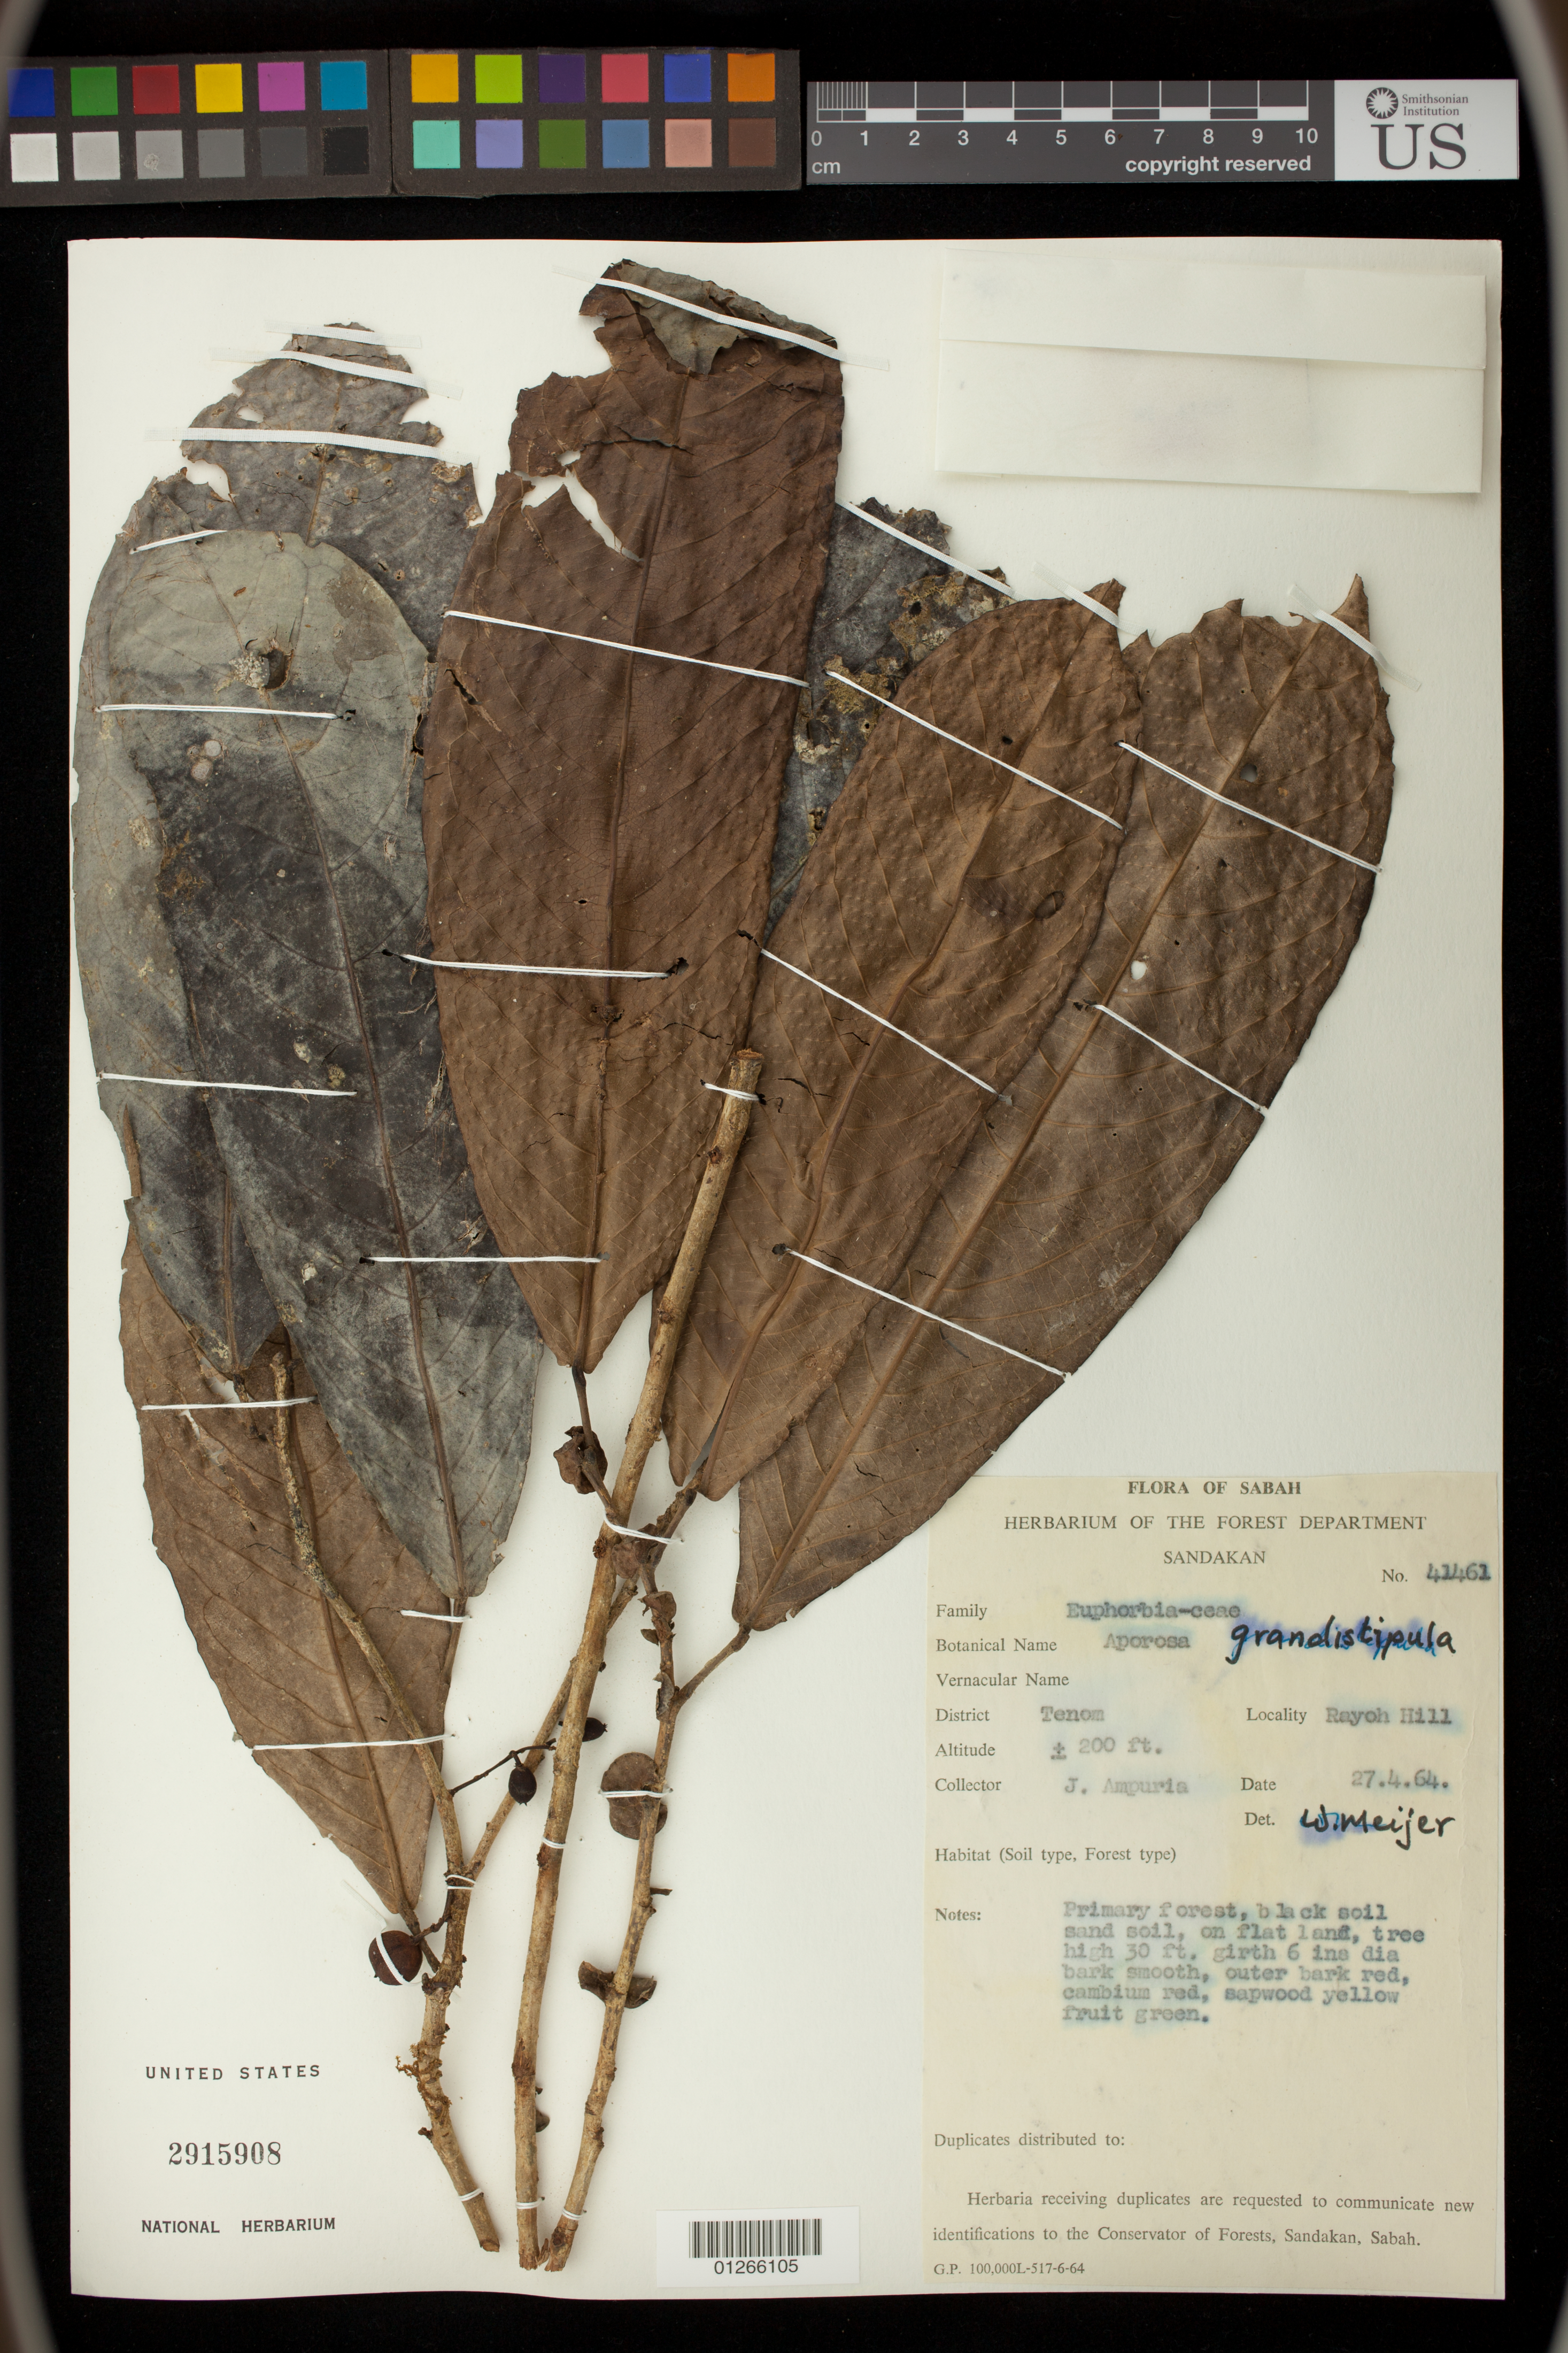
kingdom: Plantae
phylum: Tracheophyta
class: Magnoliopsida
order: Malpighiales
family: Phyllanthaceae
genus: Aporosa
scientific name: Aporosa grandistipula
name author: Merr.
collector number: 41461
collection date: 1964-04-27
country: Malaysia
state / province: Sabah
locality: Sandakan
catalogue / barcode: US 2915908